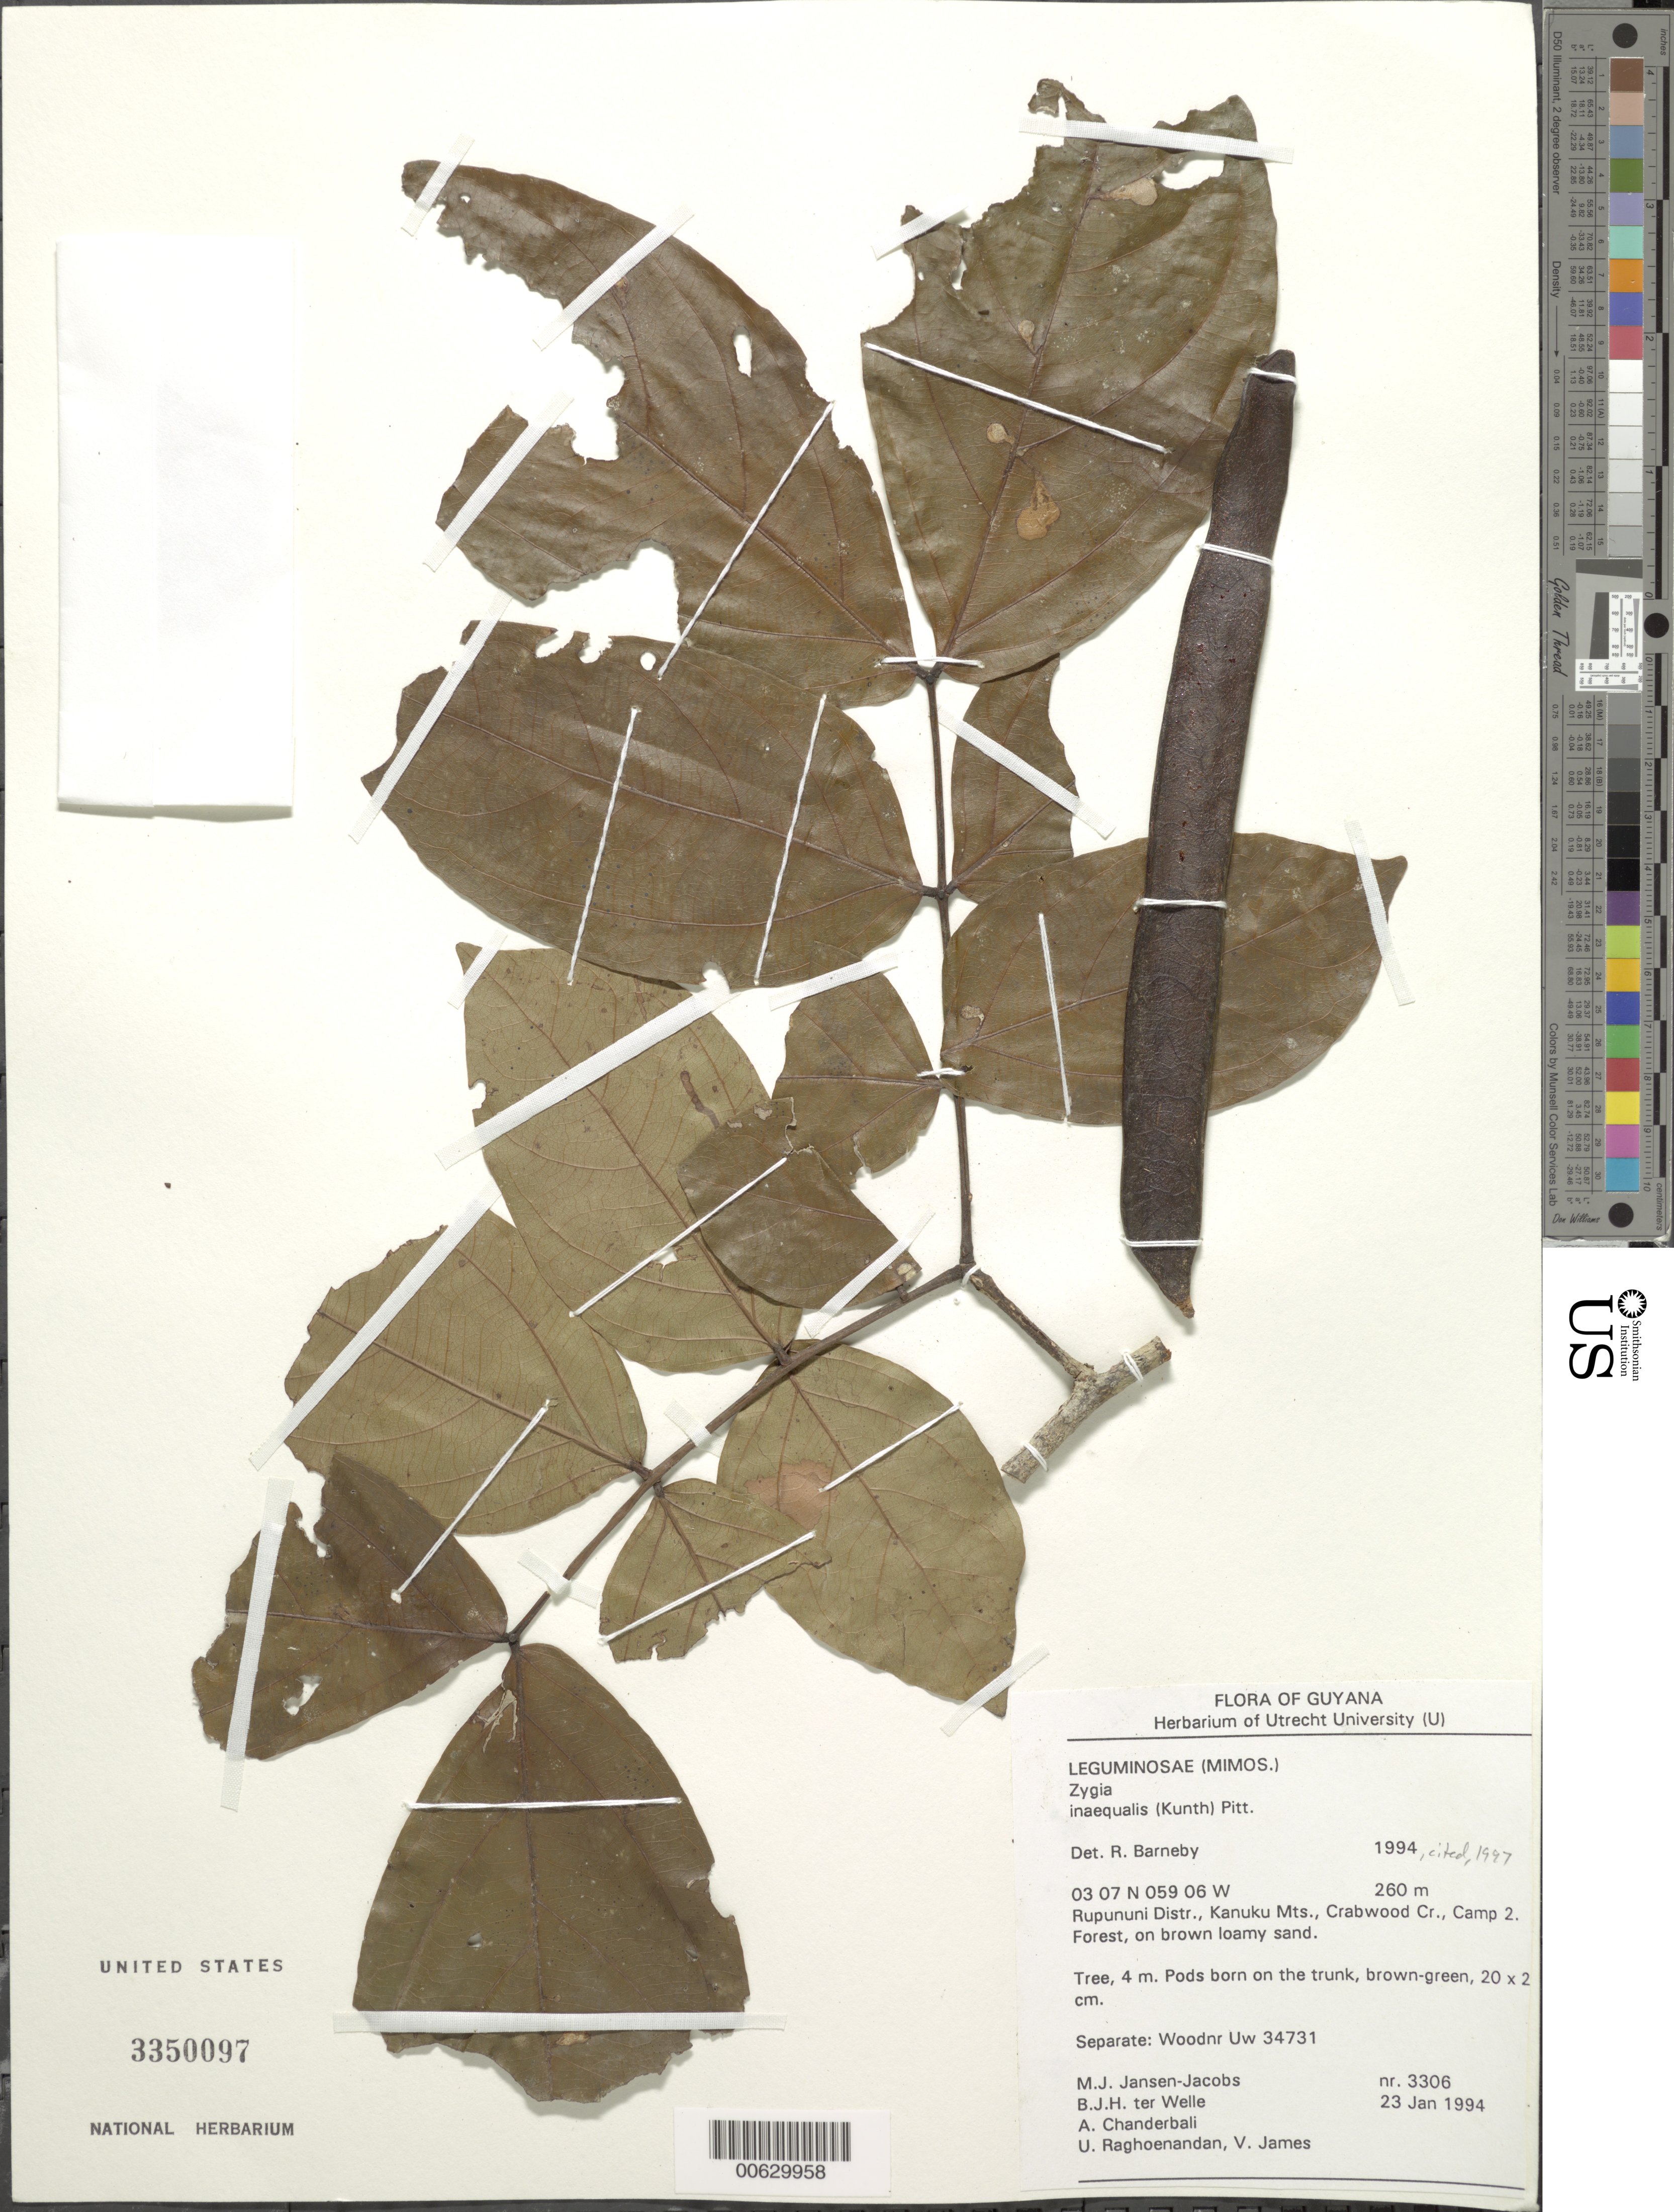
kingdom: Plantae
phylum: Tracheophyta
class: Magnoliopsida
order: Fabales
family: Fabaceae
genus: Zygia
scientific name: Zygia inaequalis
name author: (Humb. & Bonpl. ex Willd.) Pittier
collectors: M. J. Jansen-Jacobs, B. Welle, A. S. Chanderbali, U. Raghoenandan & V. James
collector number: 3306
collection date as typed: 23-Jan-94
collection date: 1994-01-23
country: Guyana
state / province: U. Takutu-U. Essequibo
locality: Crabwood Cr., Camp 2, Kanuku Mts., Rupununi District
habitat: Forest on brown loamy sand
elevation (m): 260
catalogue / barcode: US 3350097